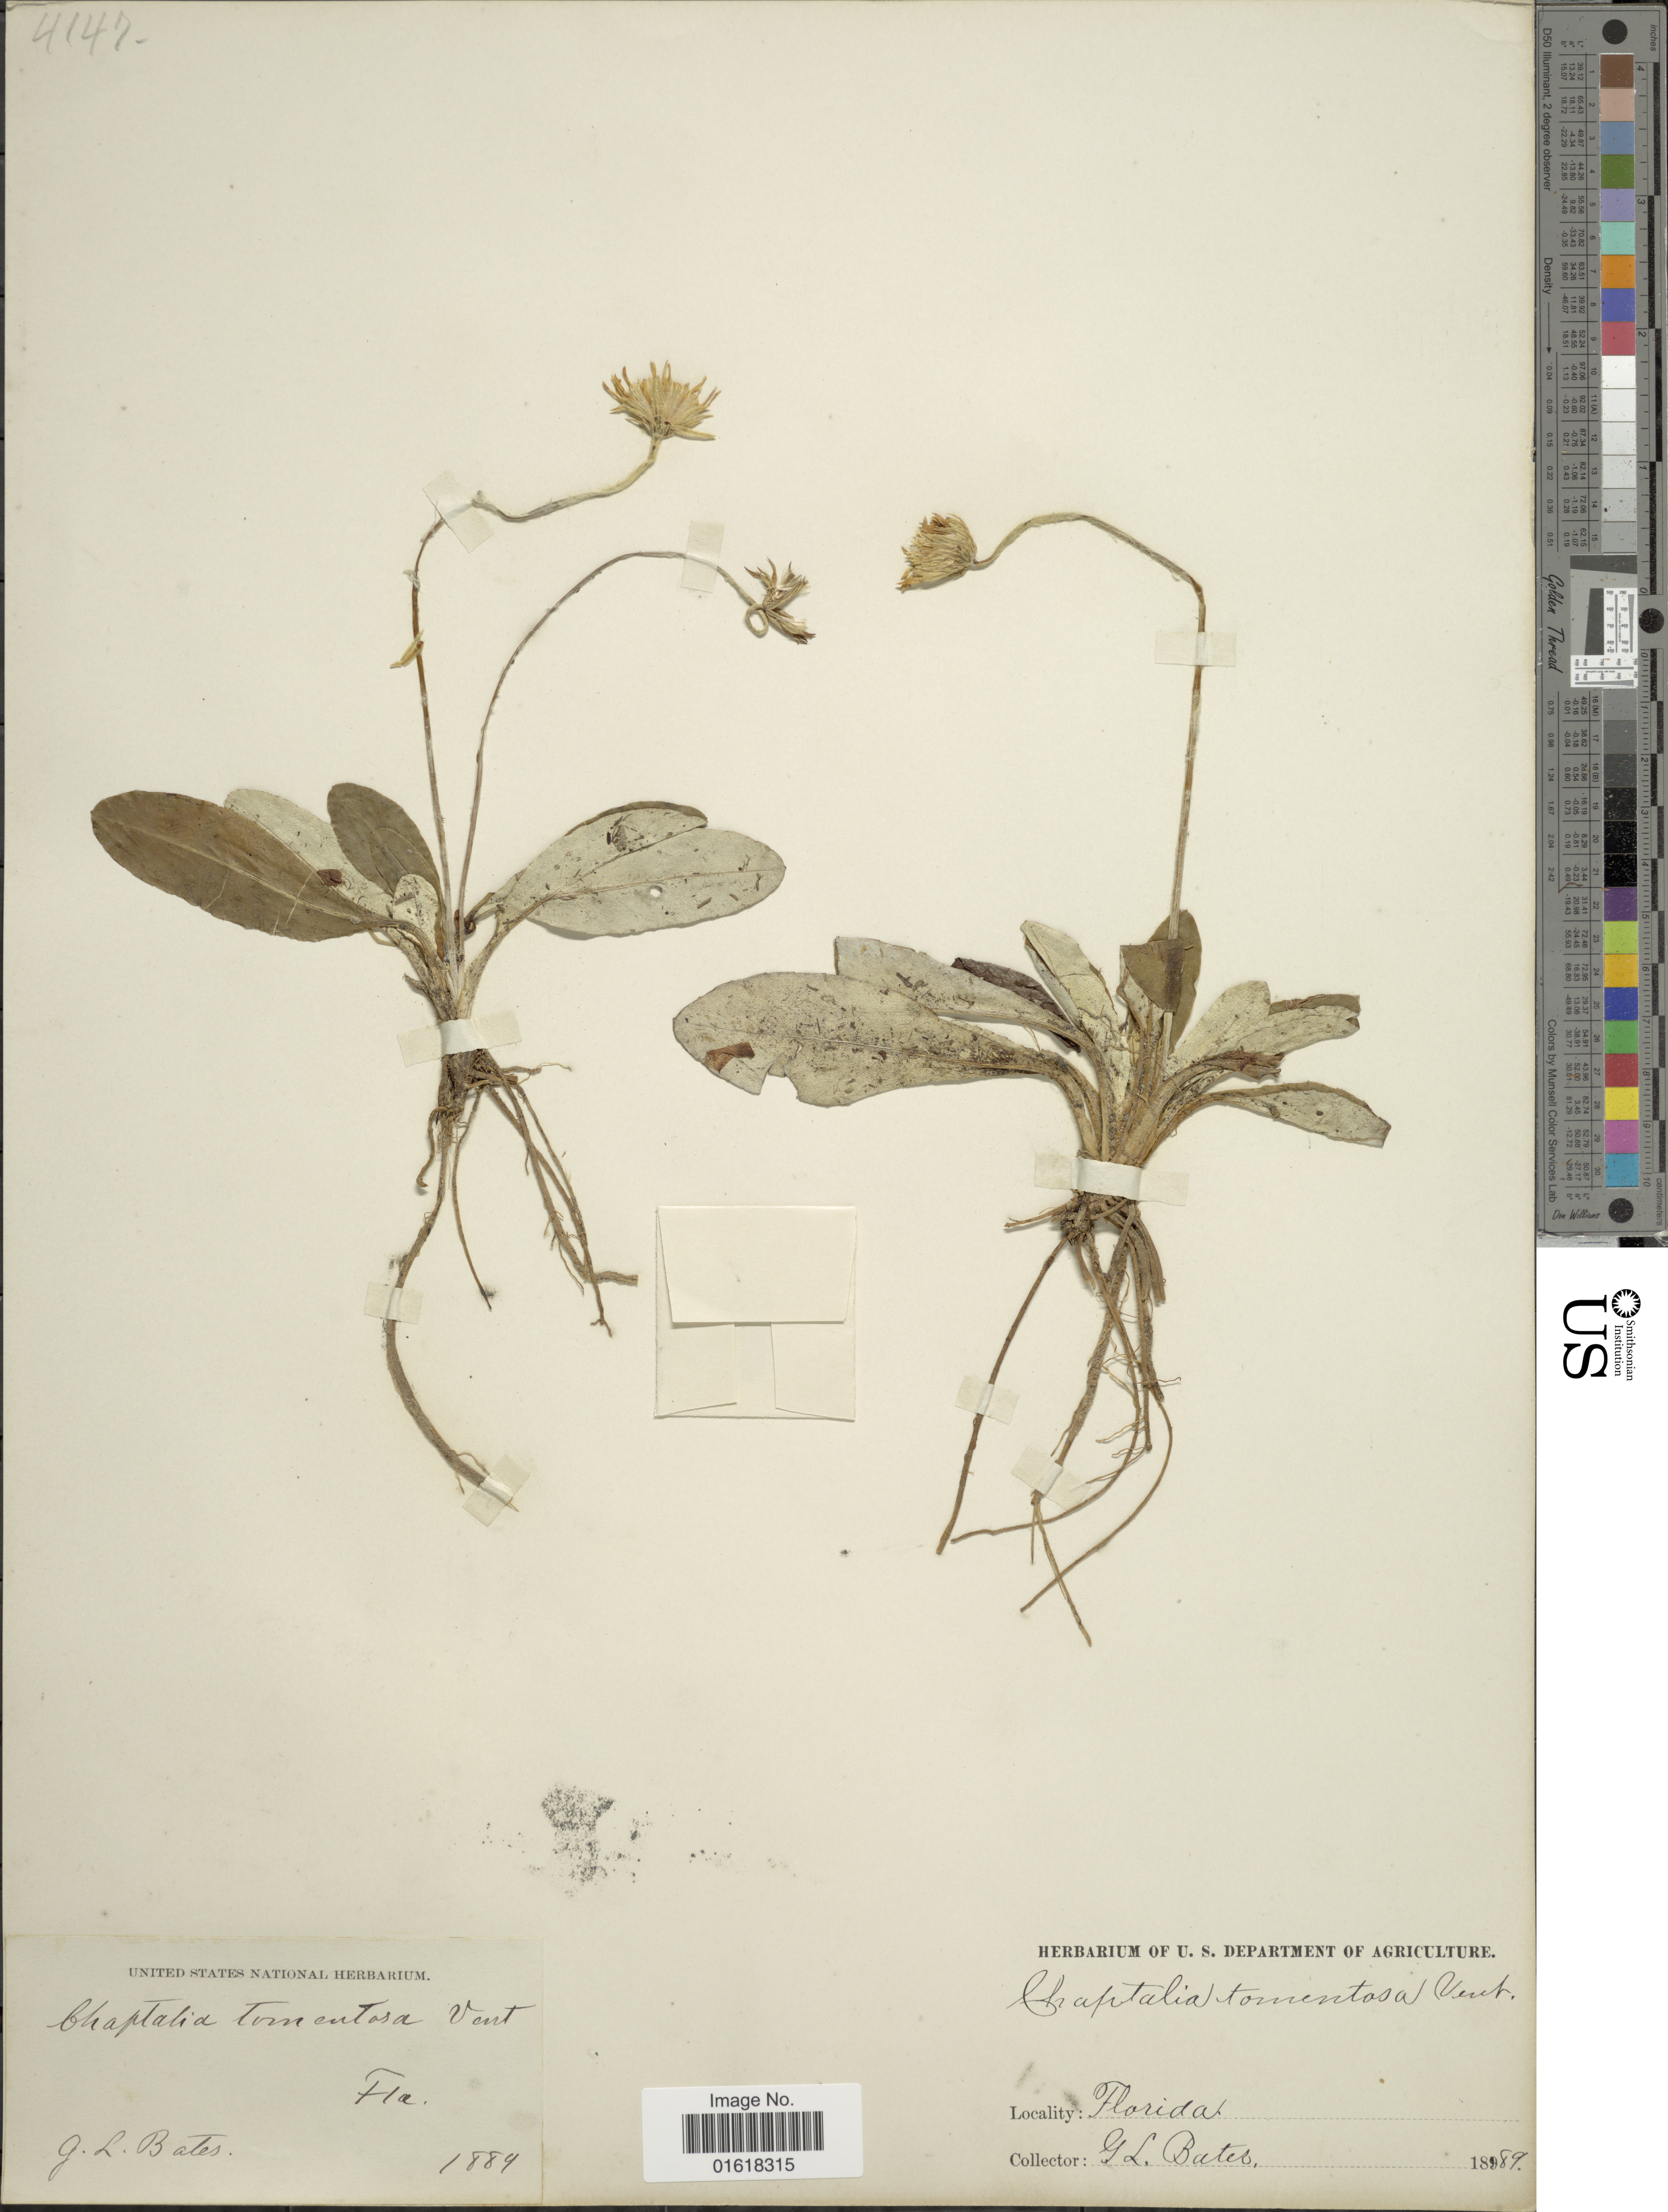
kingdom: Plantae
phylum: Tracheophyta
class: Magnoliopsida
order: Asterales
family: Asteraceae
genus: Chaptalia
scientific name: Chaptalia tomentosa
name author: Vent.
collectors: G. Bates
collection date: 1889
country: United States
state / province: Florida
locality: Fla.